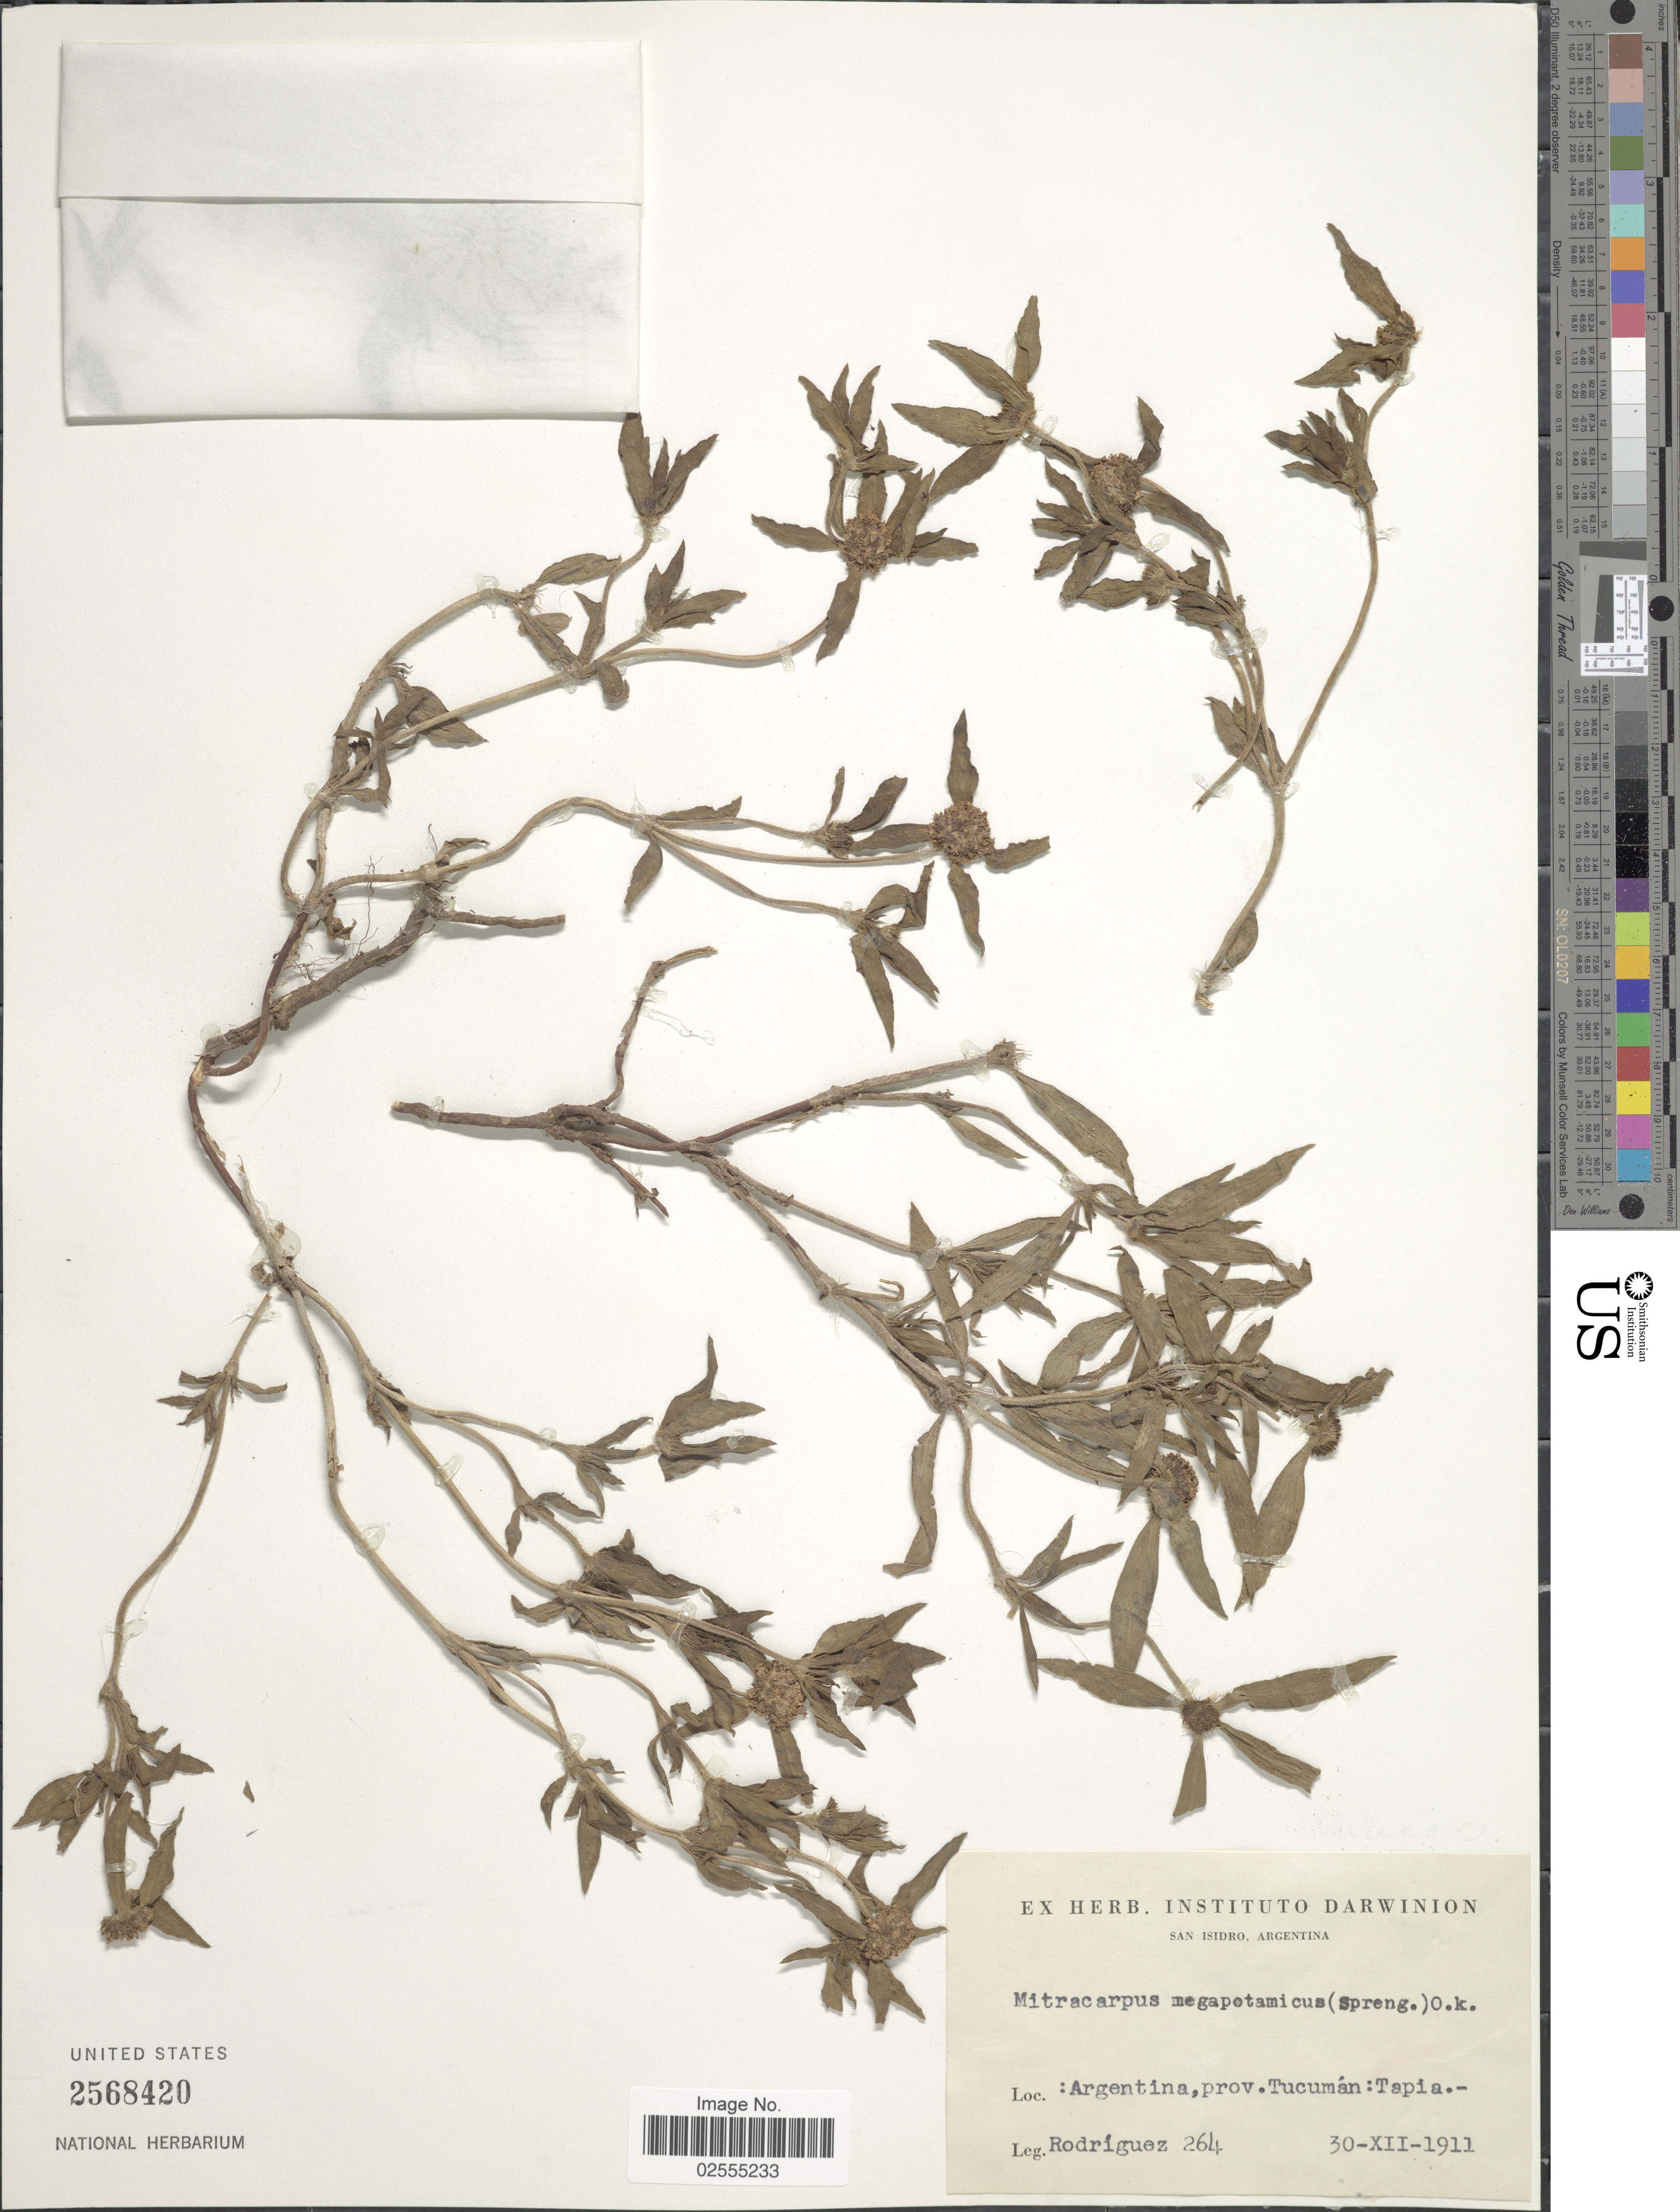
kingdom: Plantae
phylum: Tracheophyta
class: Magnoliopsida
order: Gentianales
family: Rubiaceae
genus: Mitracarpus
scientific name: Mitracarpus megapotamicus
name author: (Spreng.) Kuntze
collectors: Rodriguez, --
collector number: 264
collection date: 1911-12-30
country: Argentina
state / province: Tucuman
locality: Tapia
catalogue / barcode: US 2568420